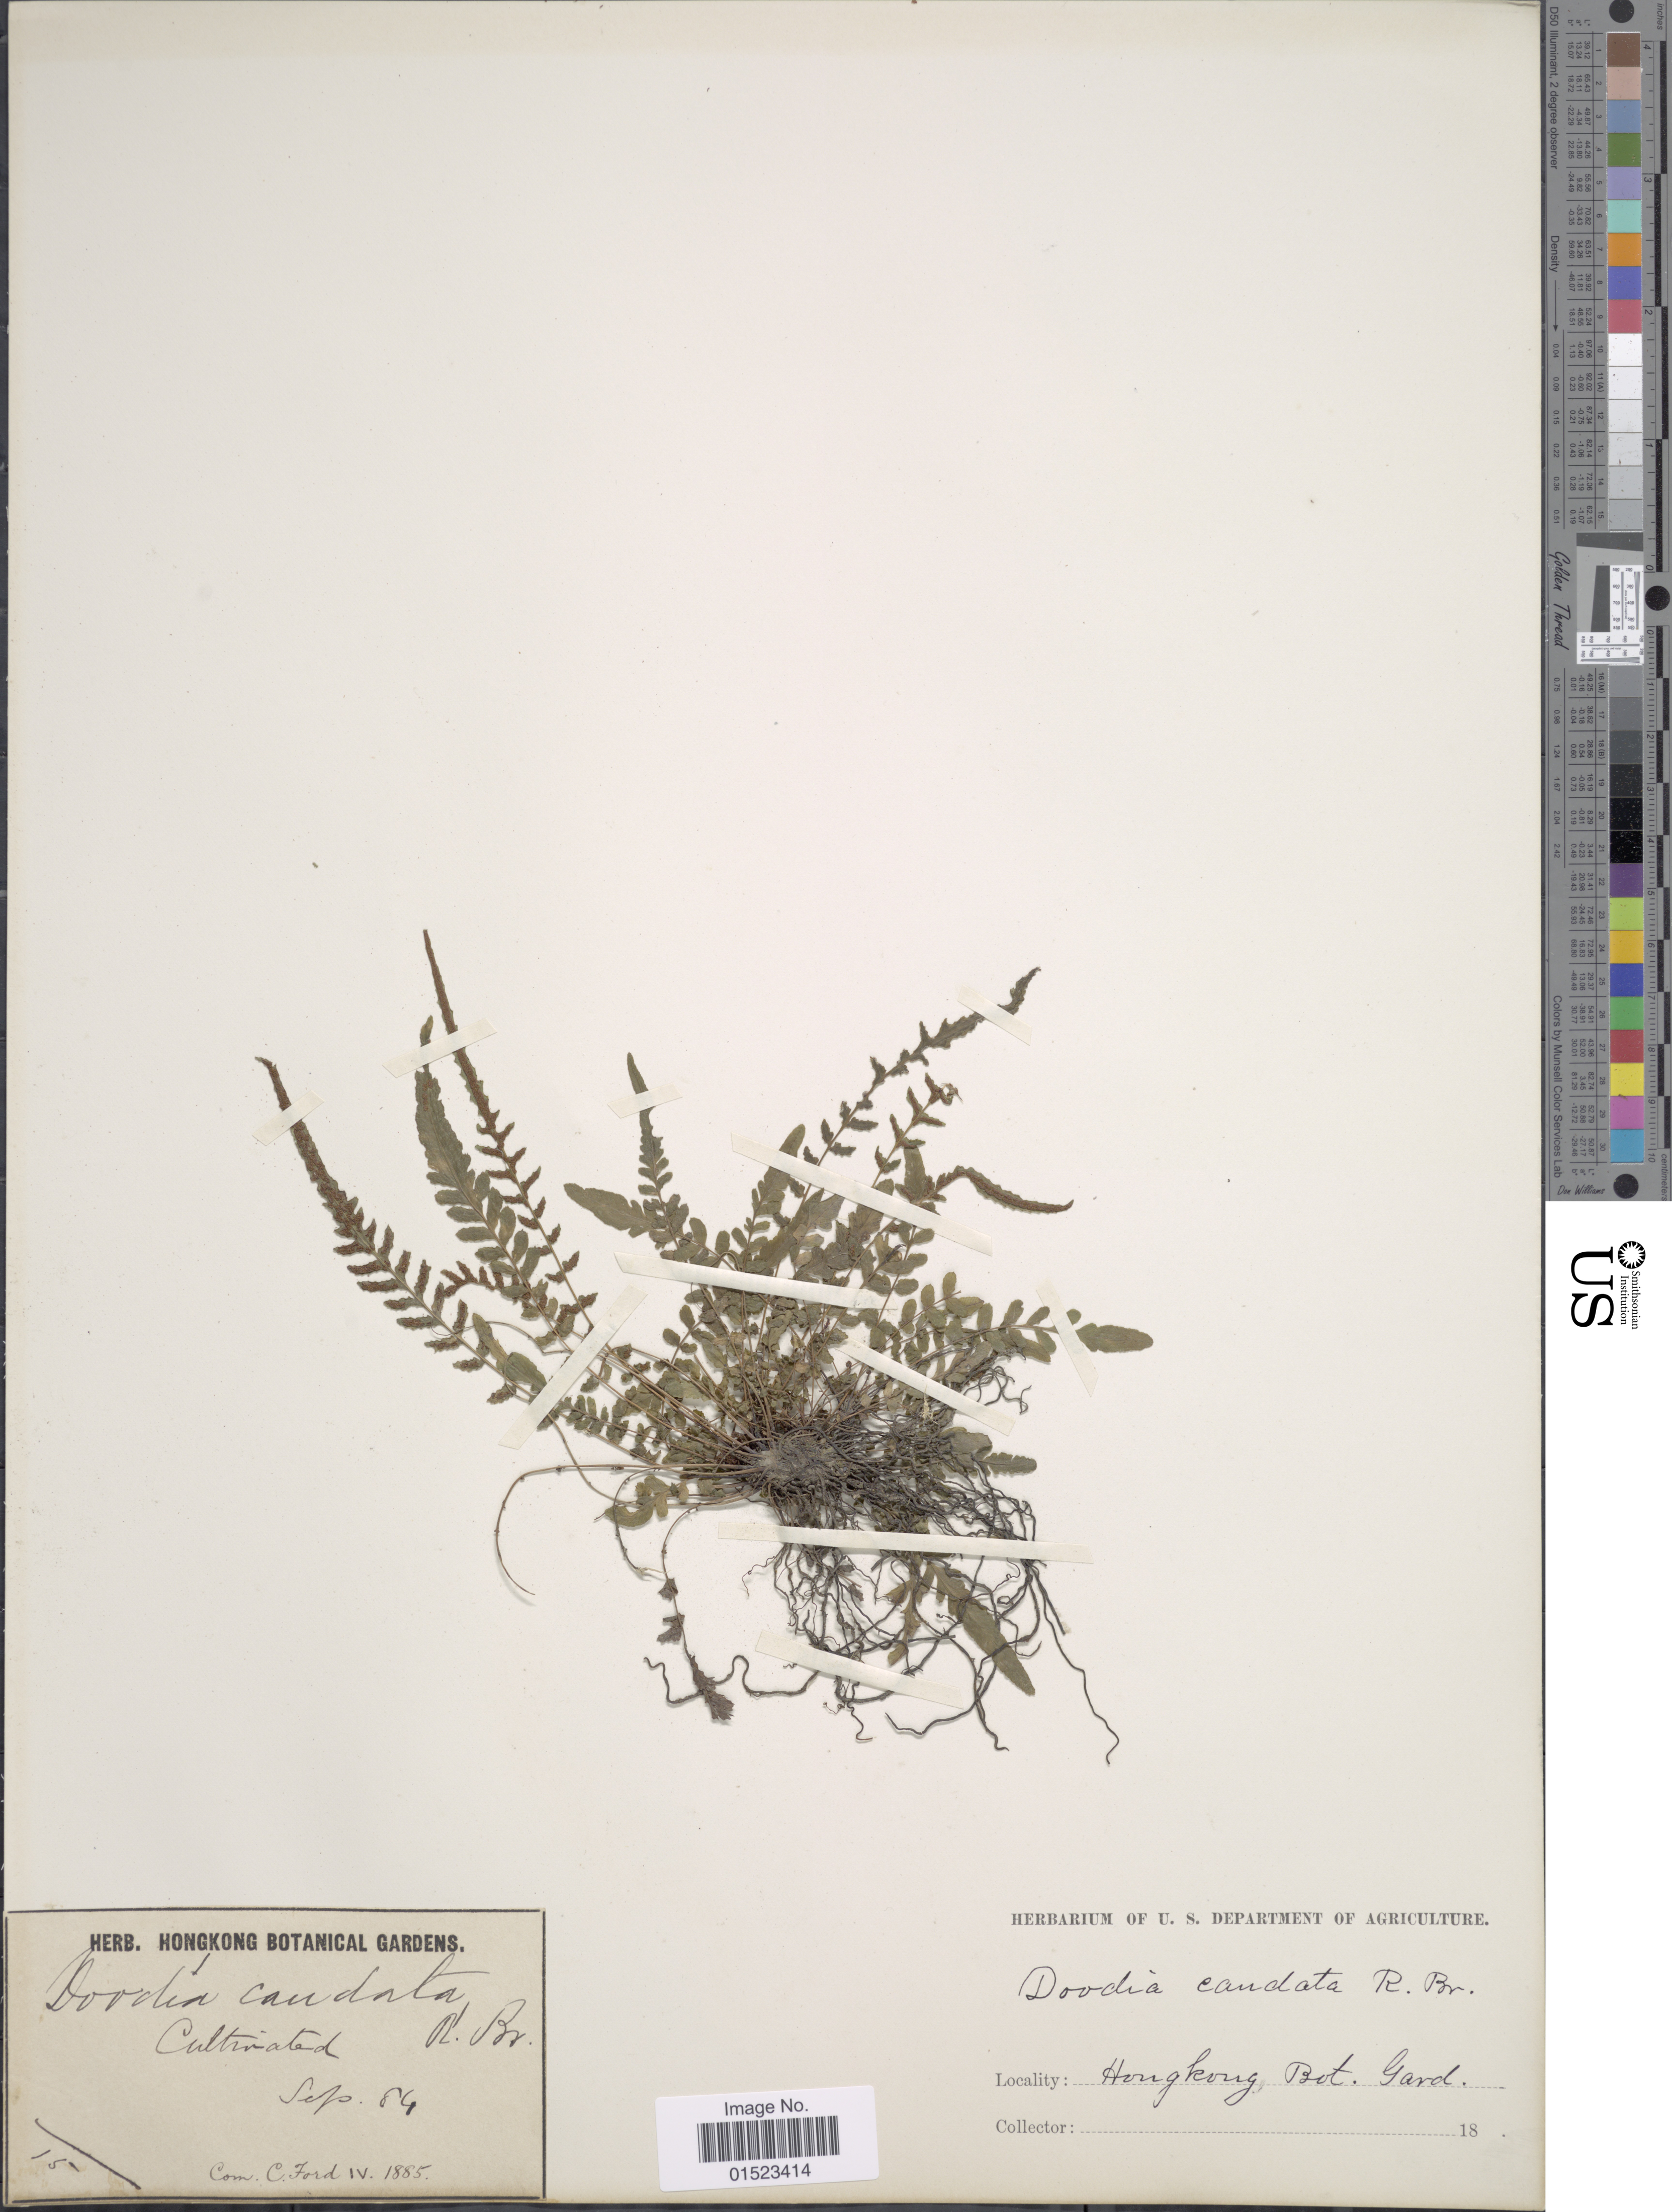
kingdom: Plantae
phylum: Tracheophyta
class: Polypodiopsida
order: Polypodiales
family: Blechnaceae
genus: Blechnum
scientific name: Blechnum caudatum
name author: Cav.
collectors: ex herb. Hong Kong Botanical Gardens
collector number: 15?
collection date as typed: Transcribed d/m/y: /9/84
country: China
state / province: Hong Kong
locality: Hong Kong Bot. Gard.